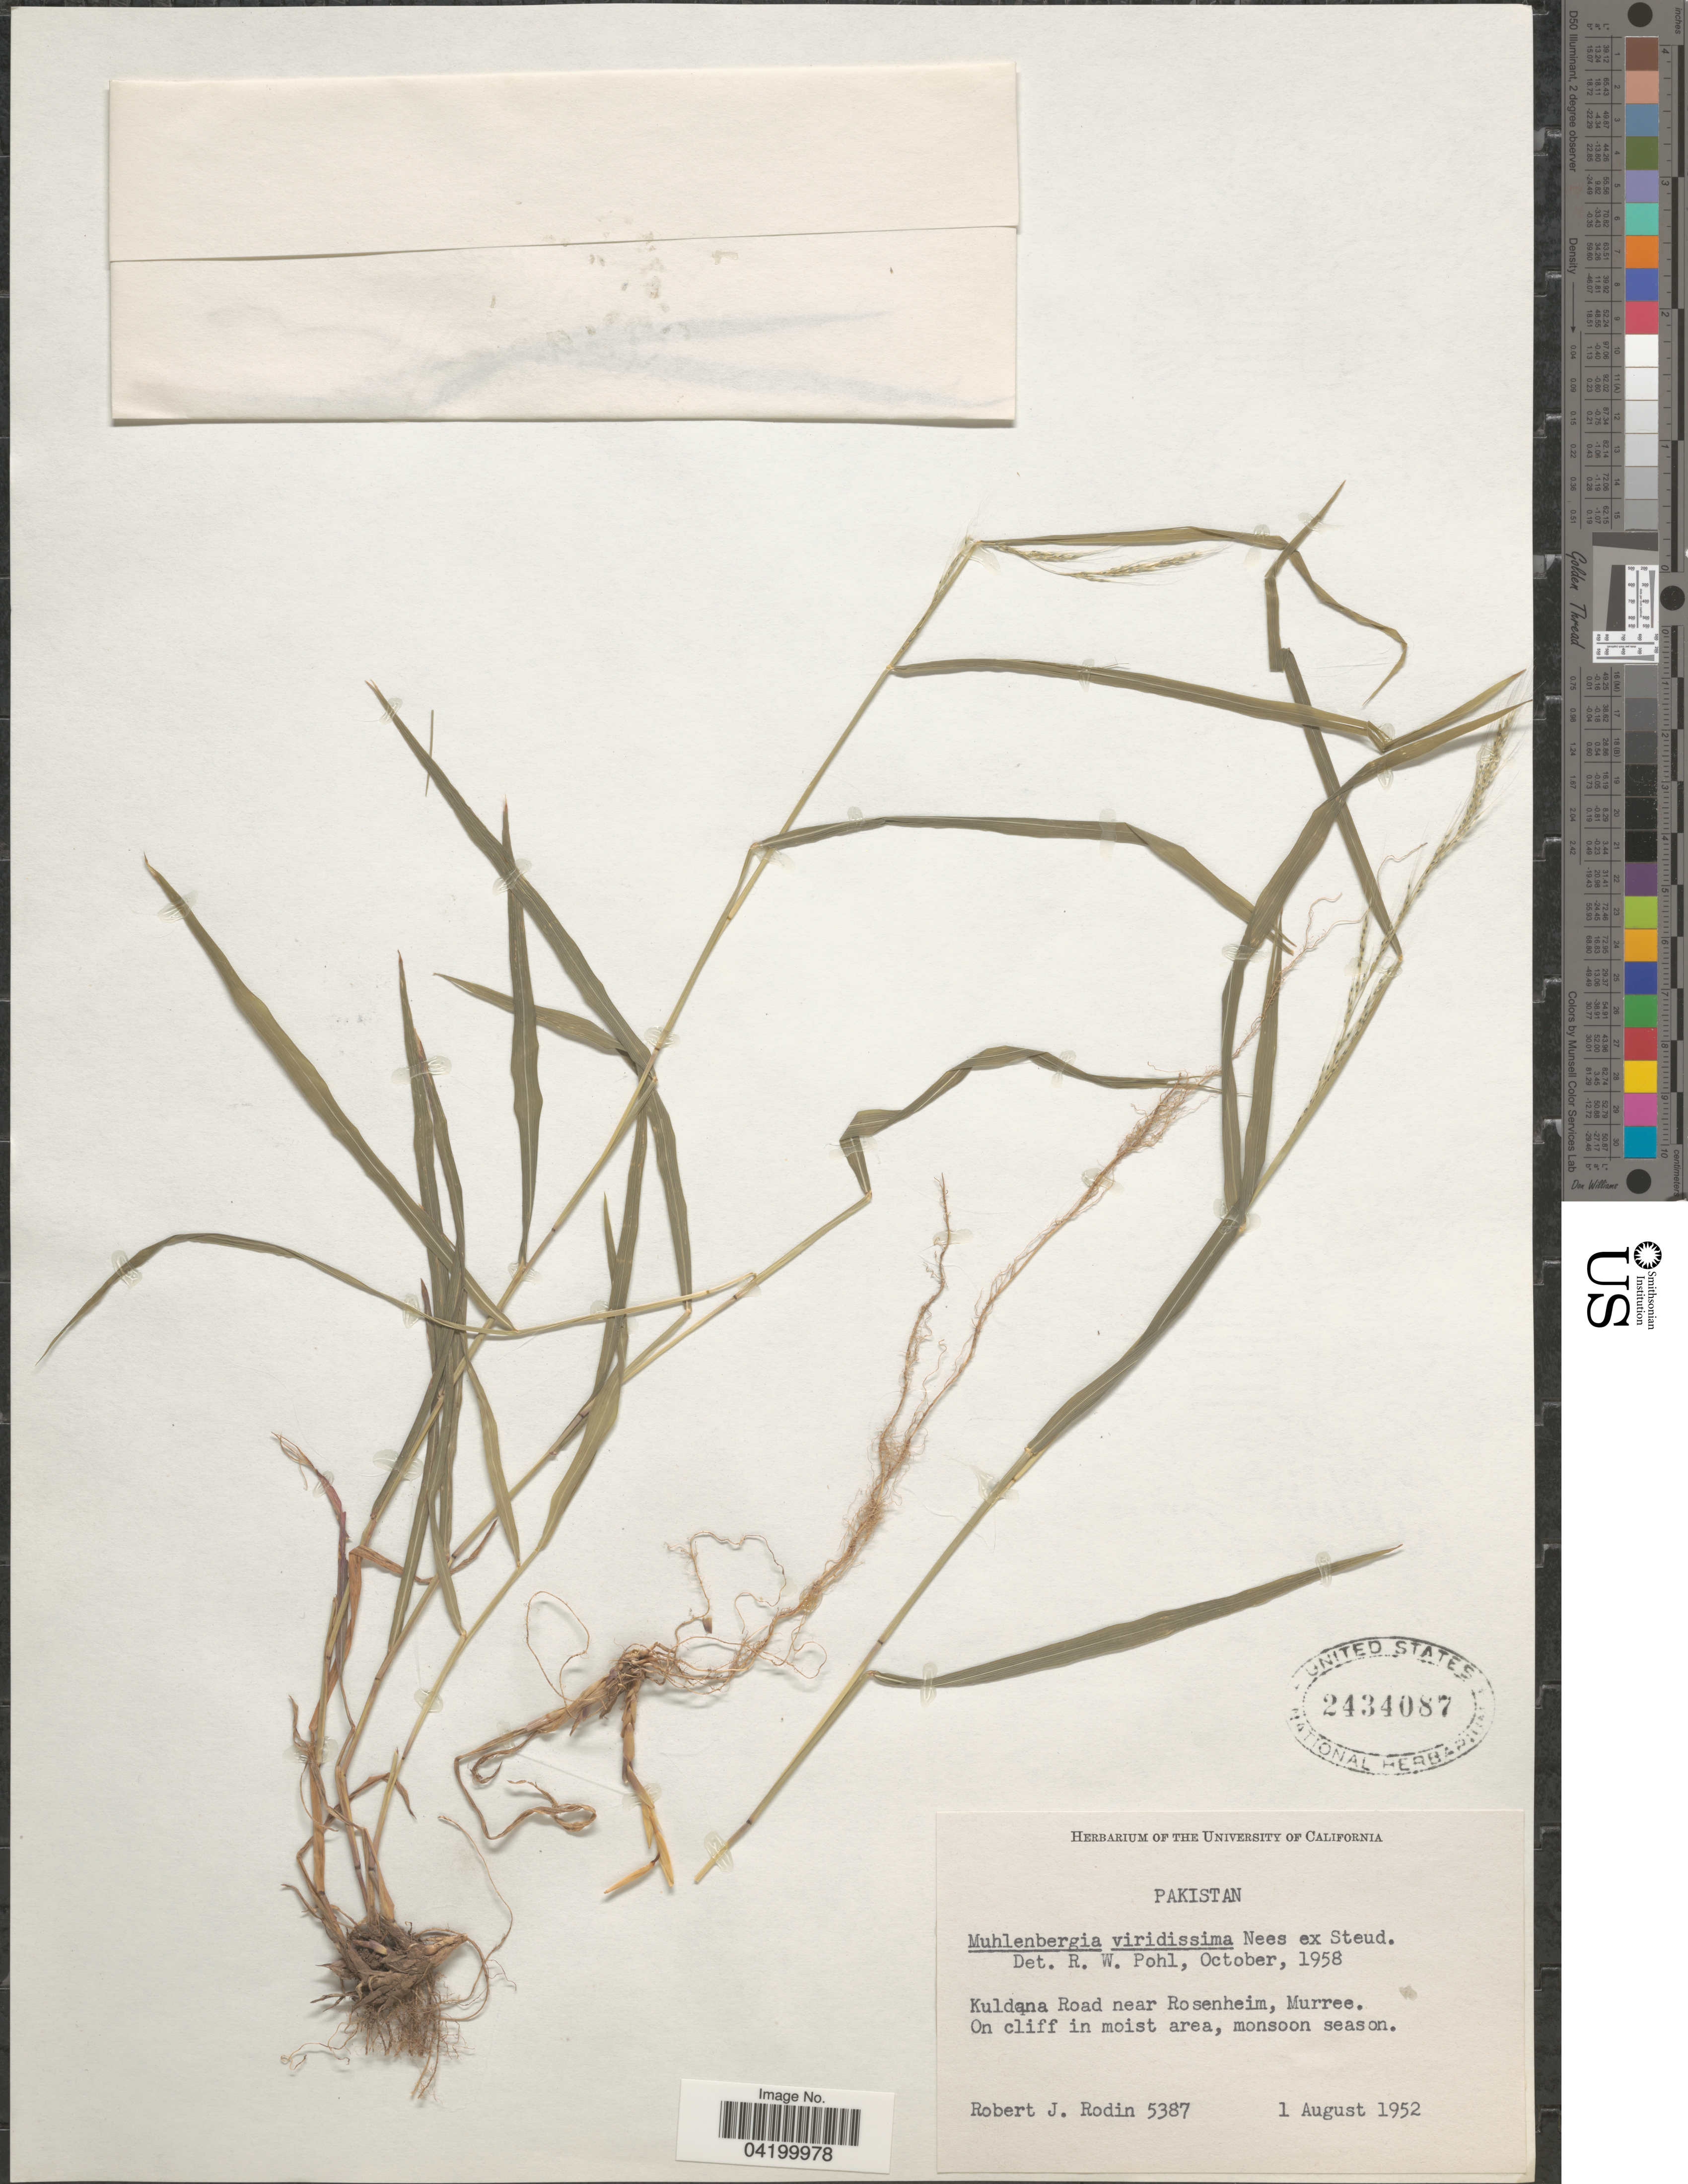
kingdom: Plantae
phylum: Tracheophyta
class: Liliopsida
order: Poales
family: Poaceae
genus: Muhlenbergia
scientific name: Muhlenbergia huegelii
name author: Trin.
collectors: R. J. Rodin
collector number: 5387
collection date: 1952-08-01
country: Pakistan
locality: Kuldana Road near Rosenheim, Murree. On cliff in moist area, monsoon season.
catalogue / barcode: US 2434087